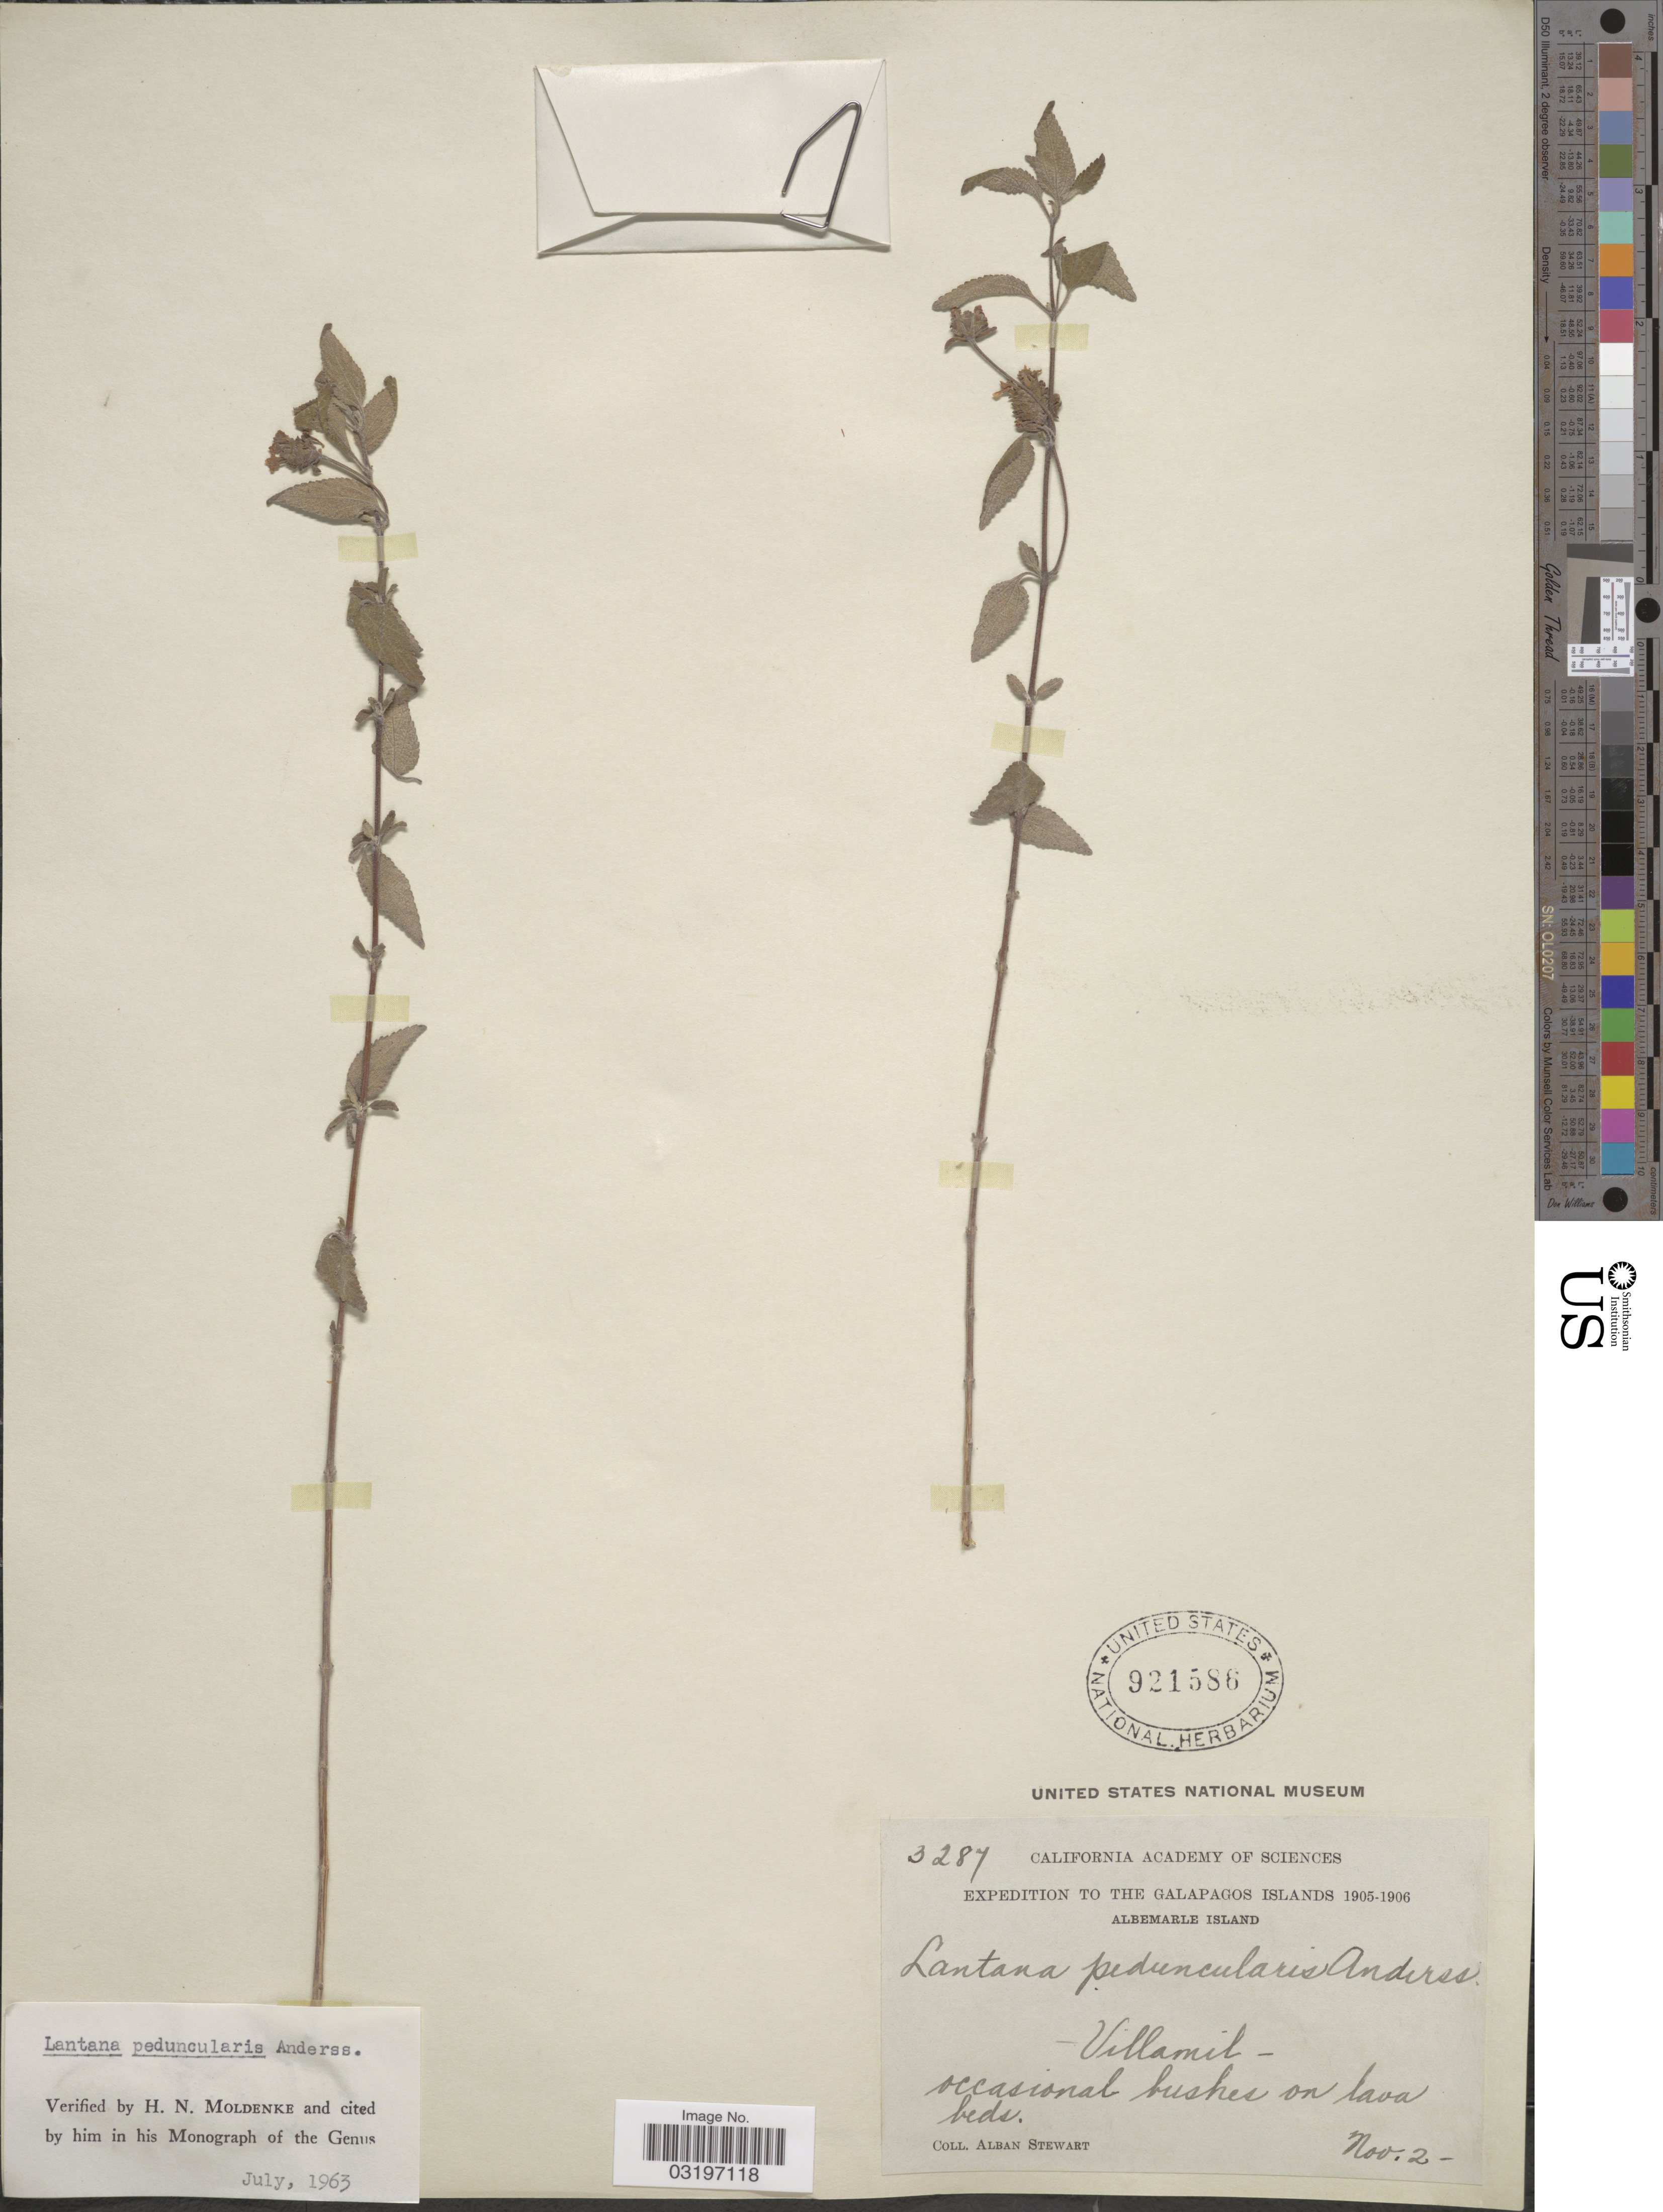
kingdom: Plantae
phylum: Tracheophyta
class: Magnoliopsida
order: Lamiales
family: Verbenaceae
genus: Lantana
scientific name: Lantana peduncularis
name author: Andersson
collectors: A. Stewart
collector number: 3287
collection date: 1905-11-02/1906-11-02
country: Ecuador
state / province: Colón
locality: The Galapagos Islands, Albemarle Island. Villamil.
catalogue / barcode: US 921586